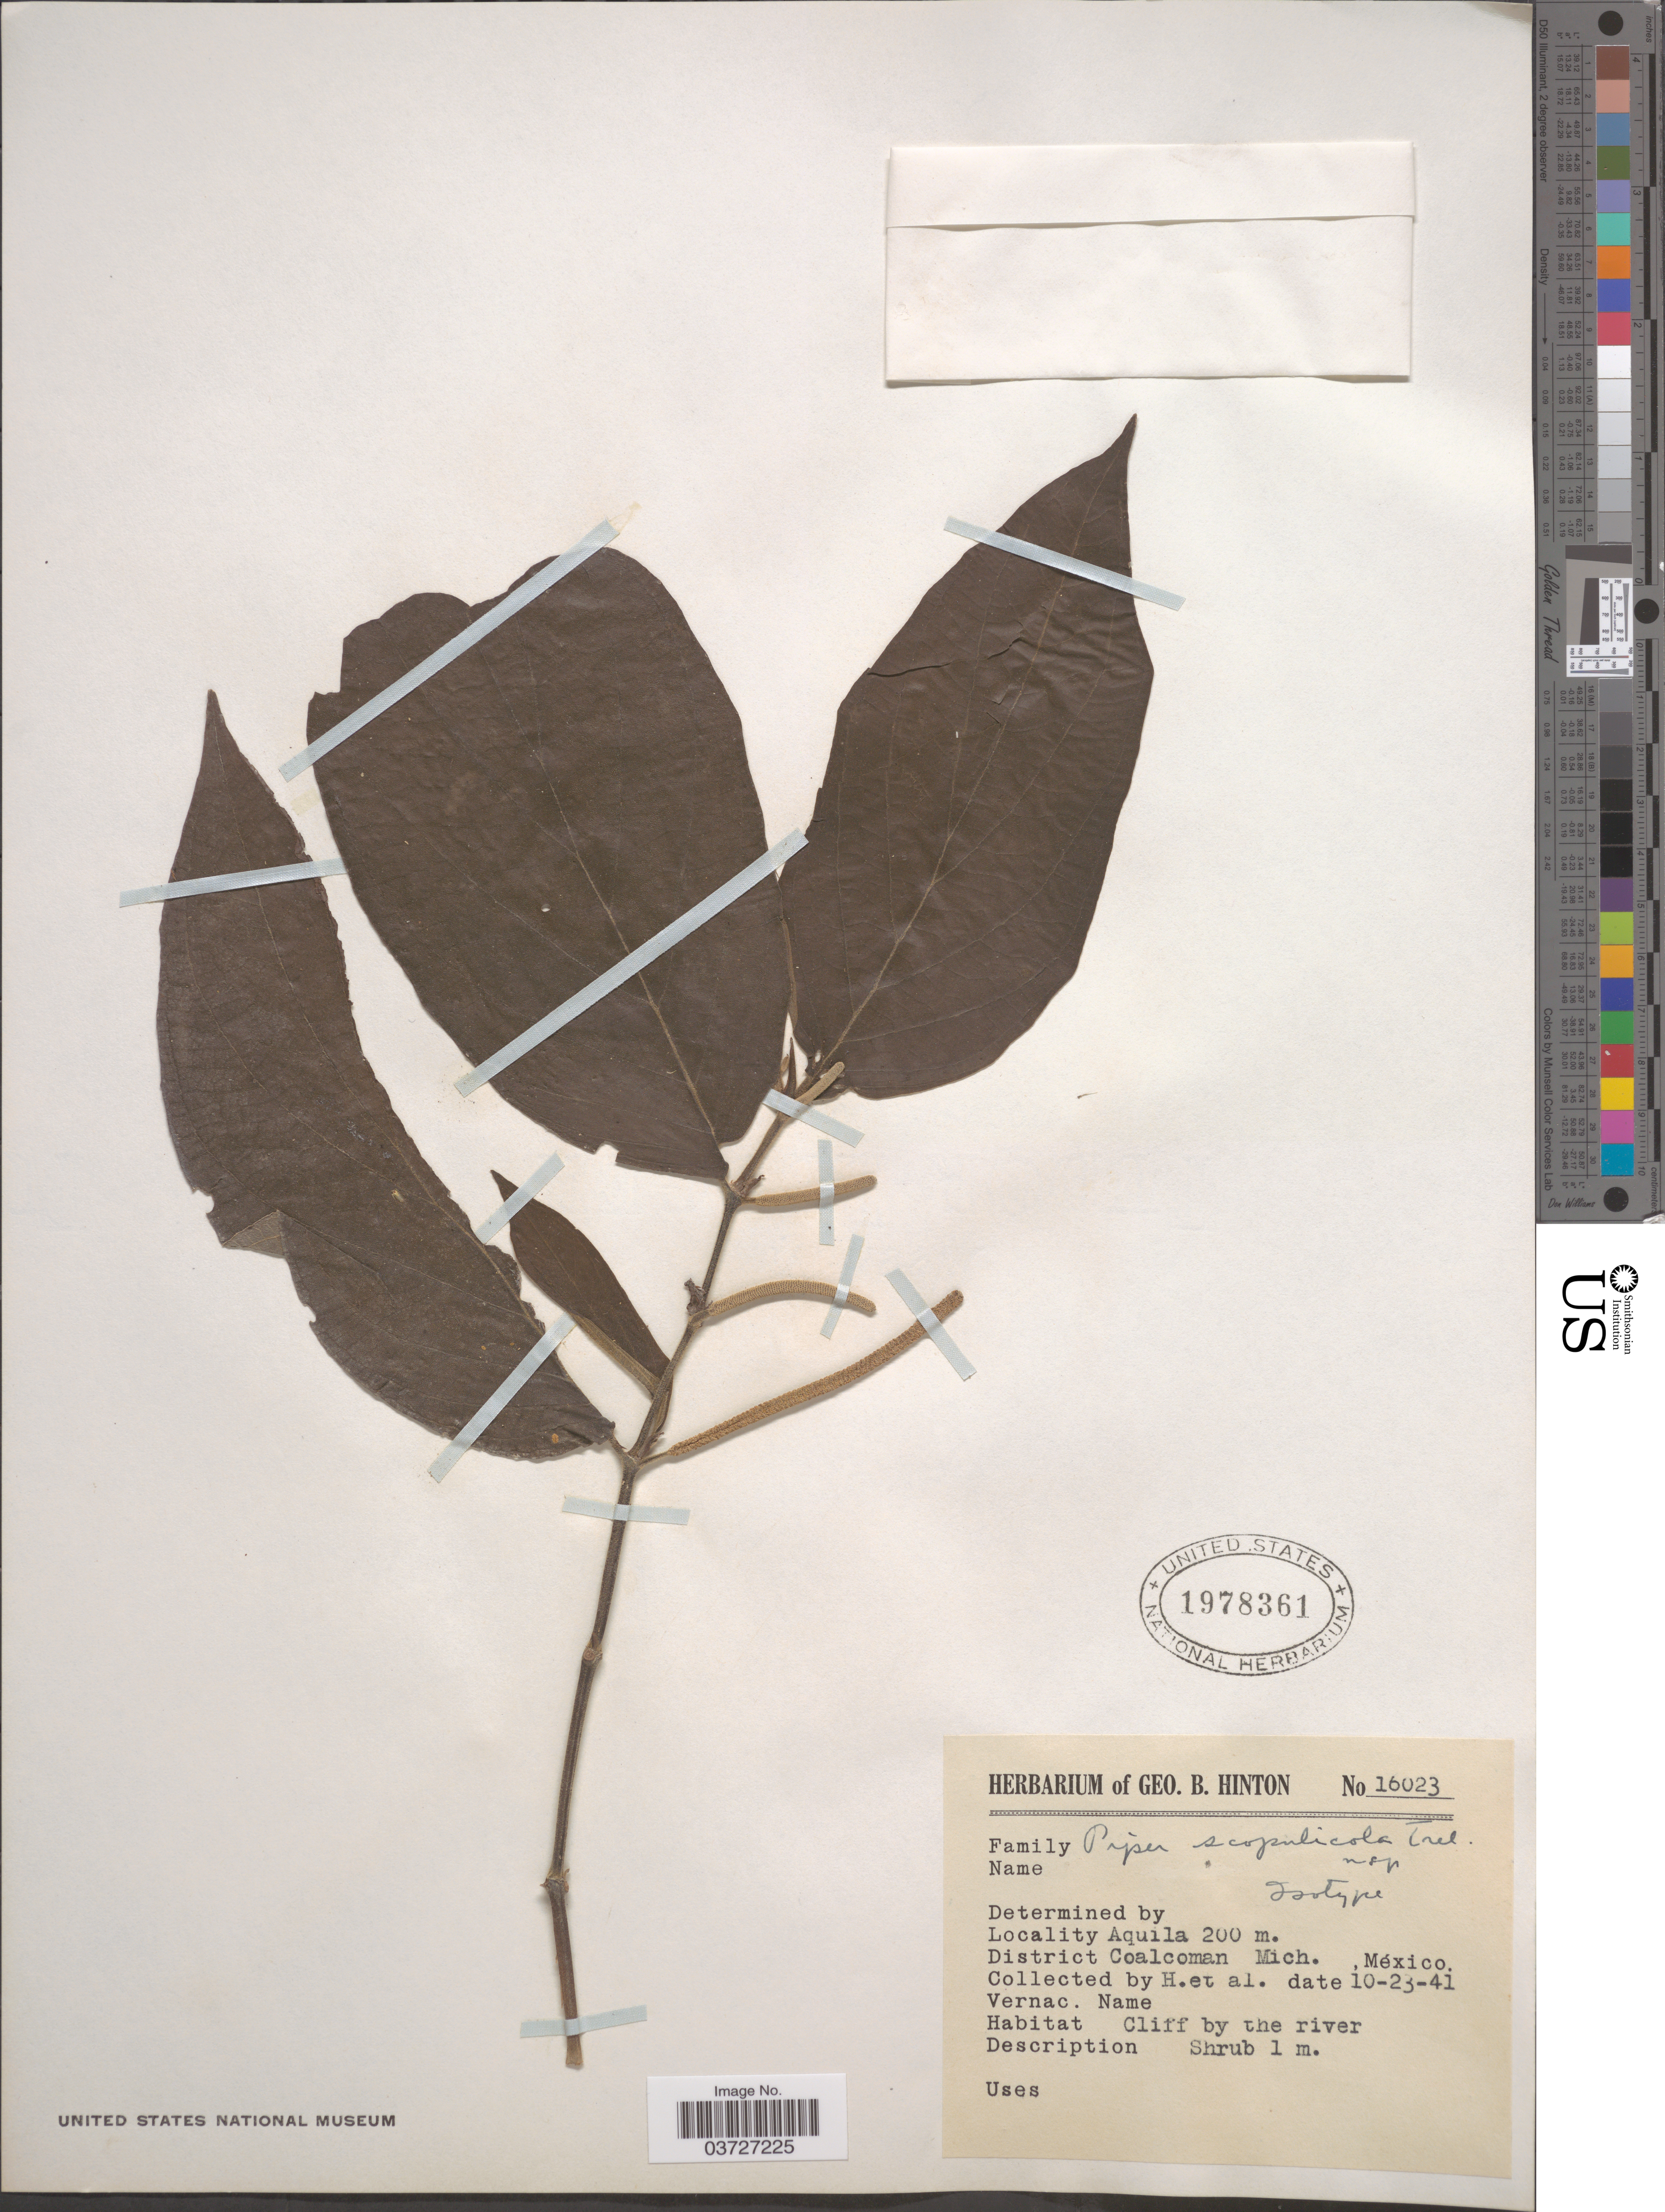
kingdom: Plantae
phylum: Tracheophyta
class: Magnoliopsida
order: Piperales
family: Piperaceae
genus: Piper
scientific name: Piper sp.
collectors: G. B. Hinton & et al.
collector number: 16023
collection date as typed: Transcribed d/m/y: 23/10/41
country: Mexico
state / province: Michoacán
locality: Aquila, District Coalcoman.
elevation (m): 200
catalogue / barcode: US 1978361